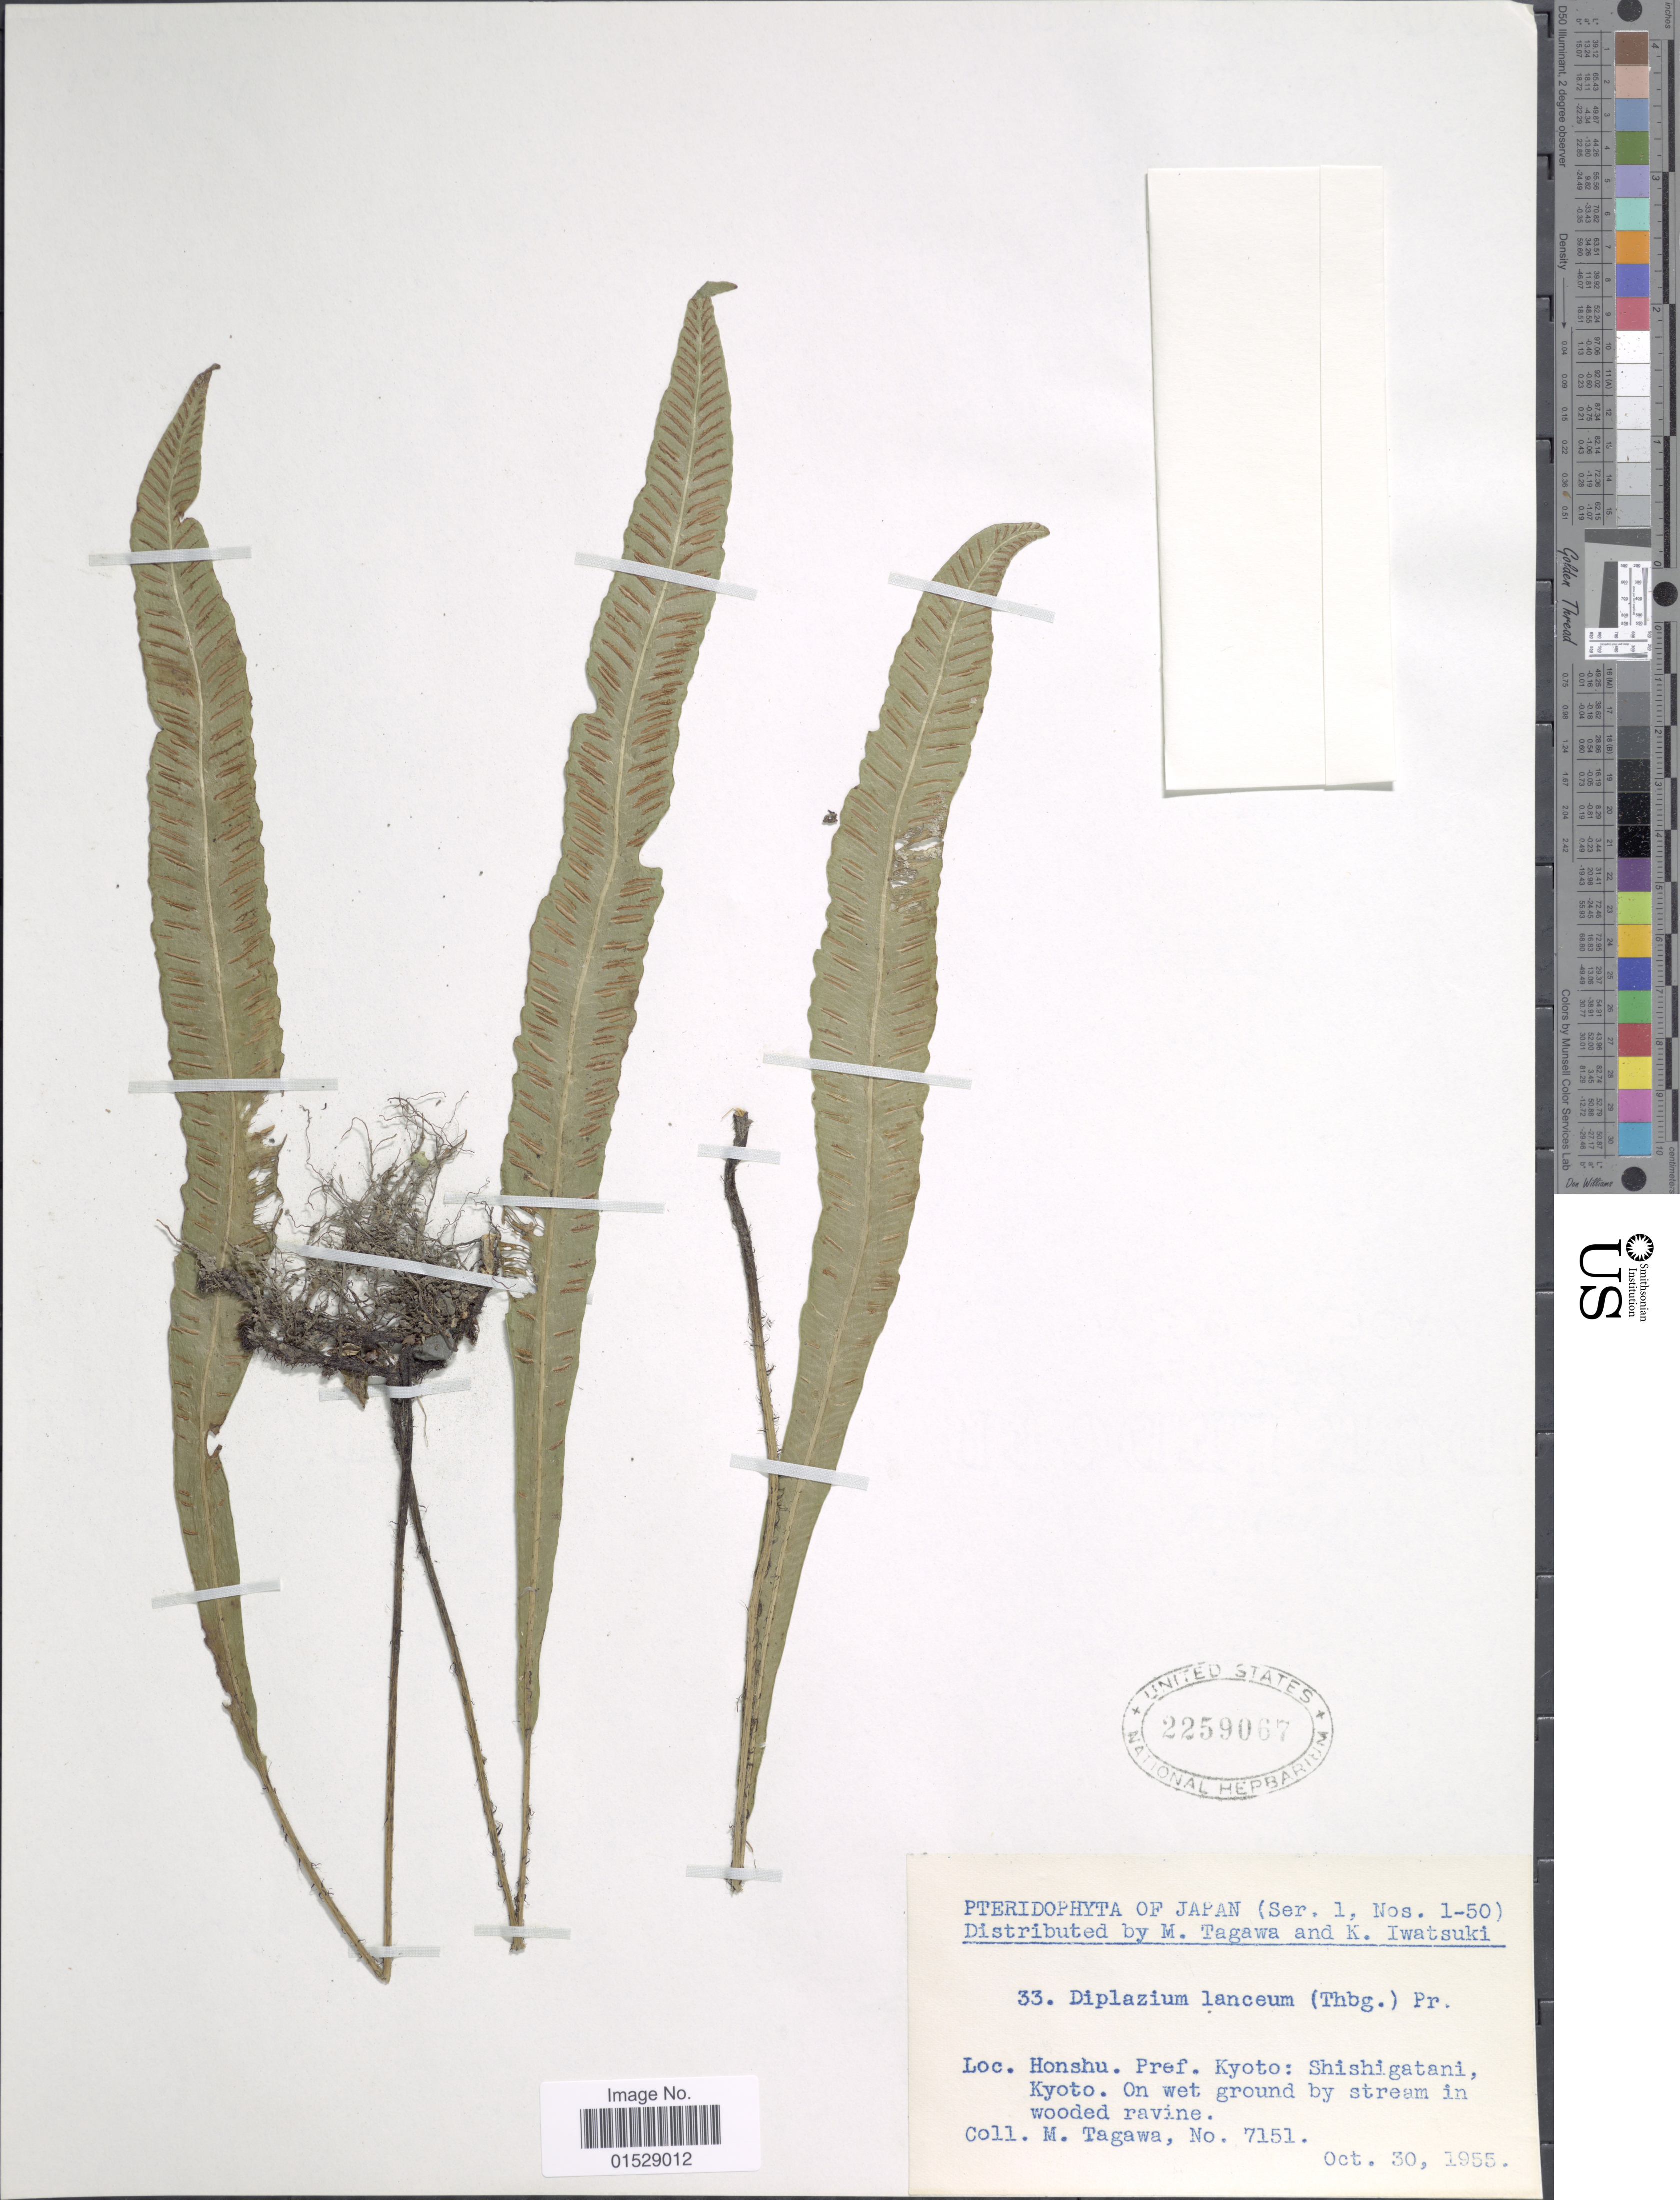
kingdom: Plantae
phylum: Tracheophyta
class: Polypodiopsida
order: Polypodiales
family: Athyriaceae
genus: Deparia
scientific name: Deparia lancea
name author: (Thunb.) Fraser-Jenk.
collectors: M. Tagawa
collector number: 7151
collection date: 1955-10-30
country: Japan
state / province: Kyoto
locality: Honshu, Pref. Kyoto: Shishigatani, Kyoto, on wet ground by stream in wooded ravine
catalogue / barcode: US 2259067